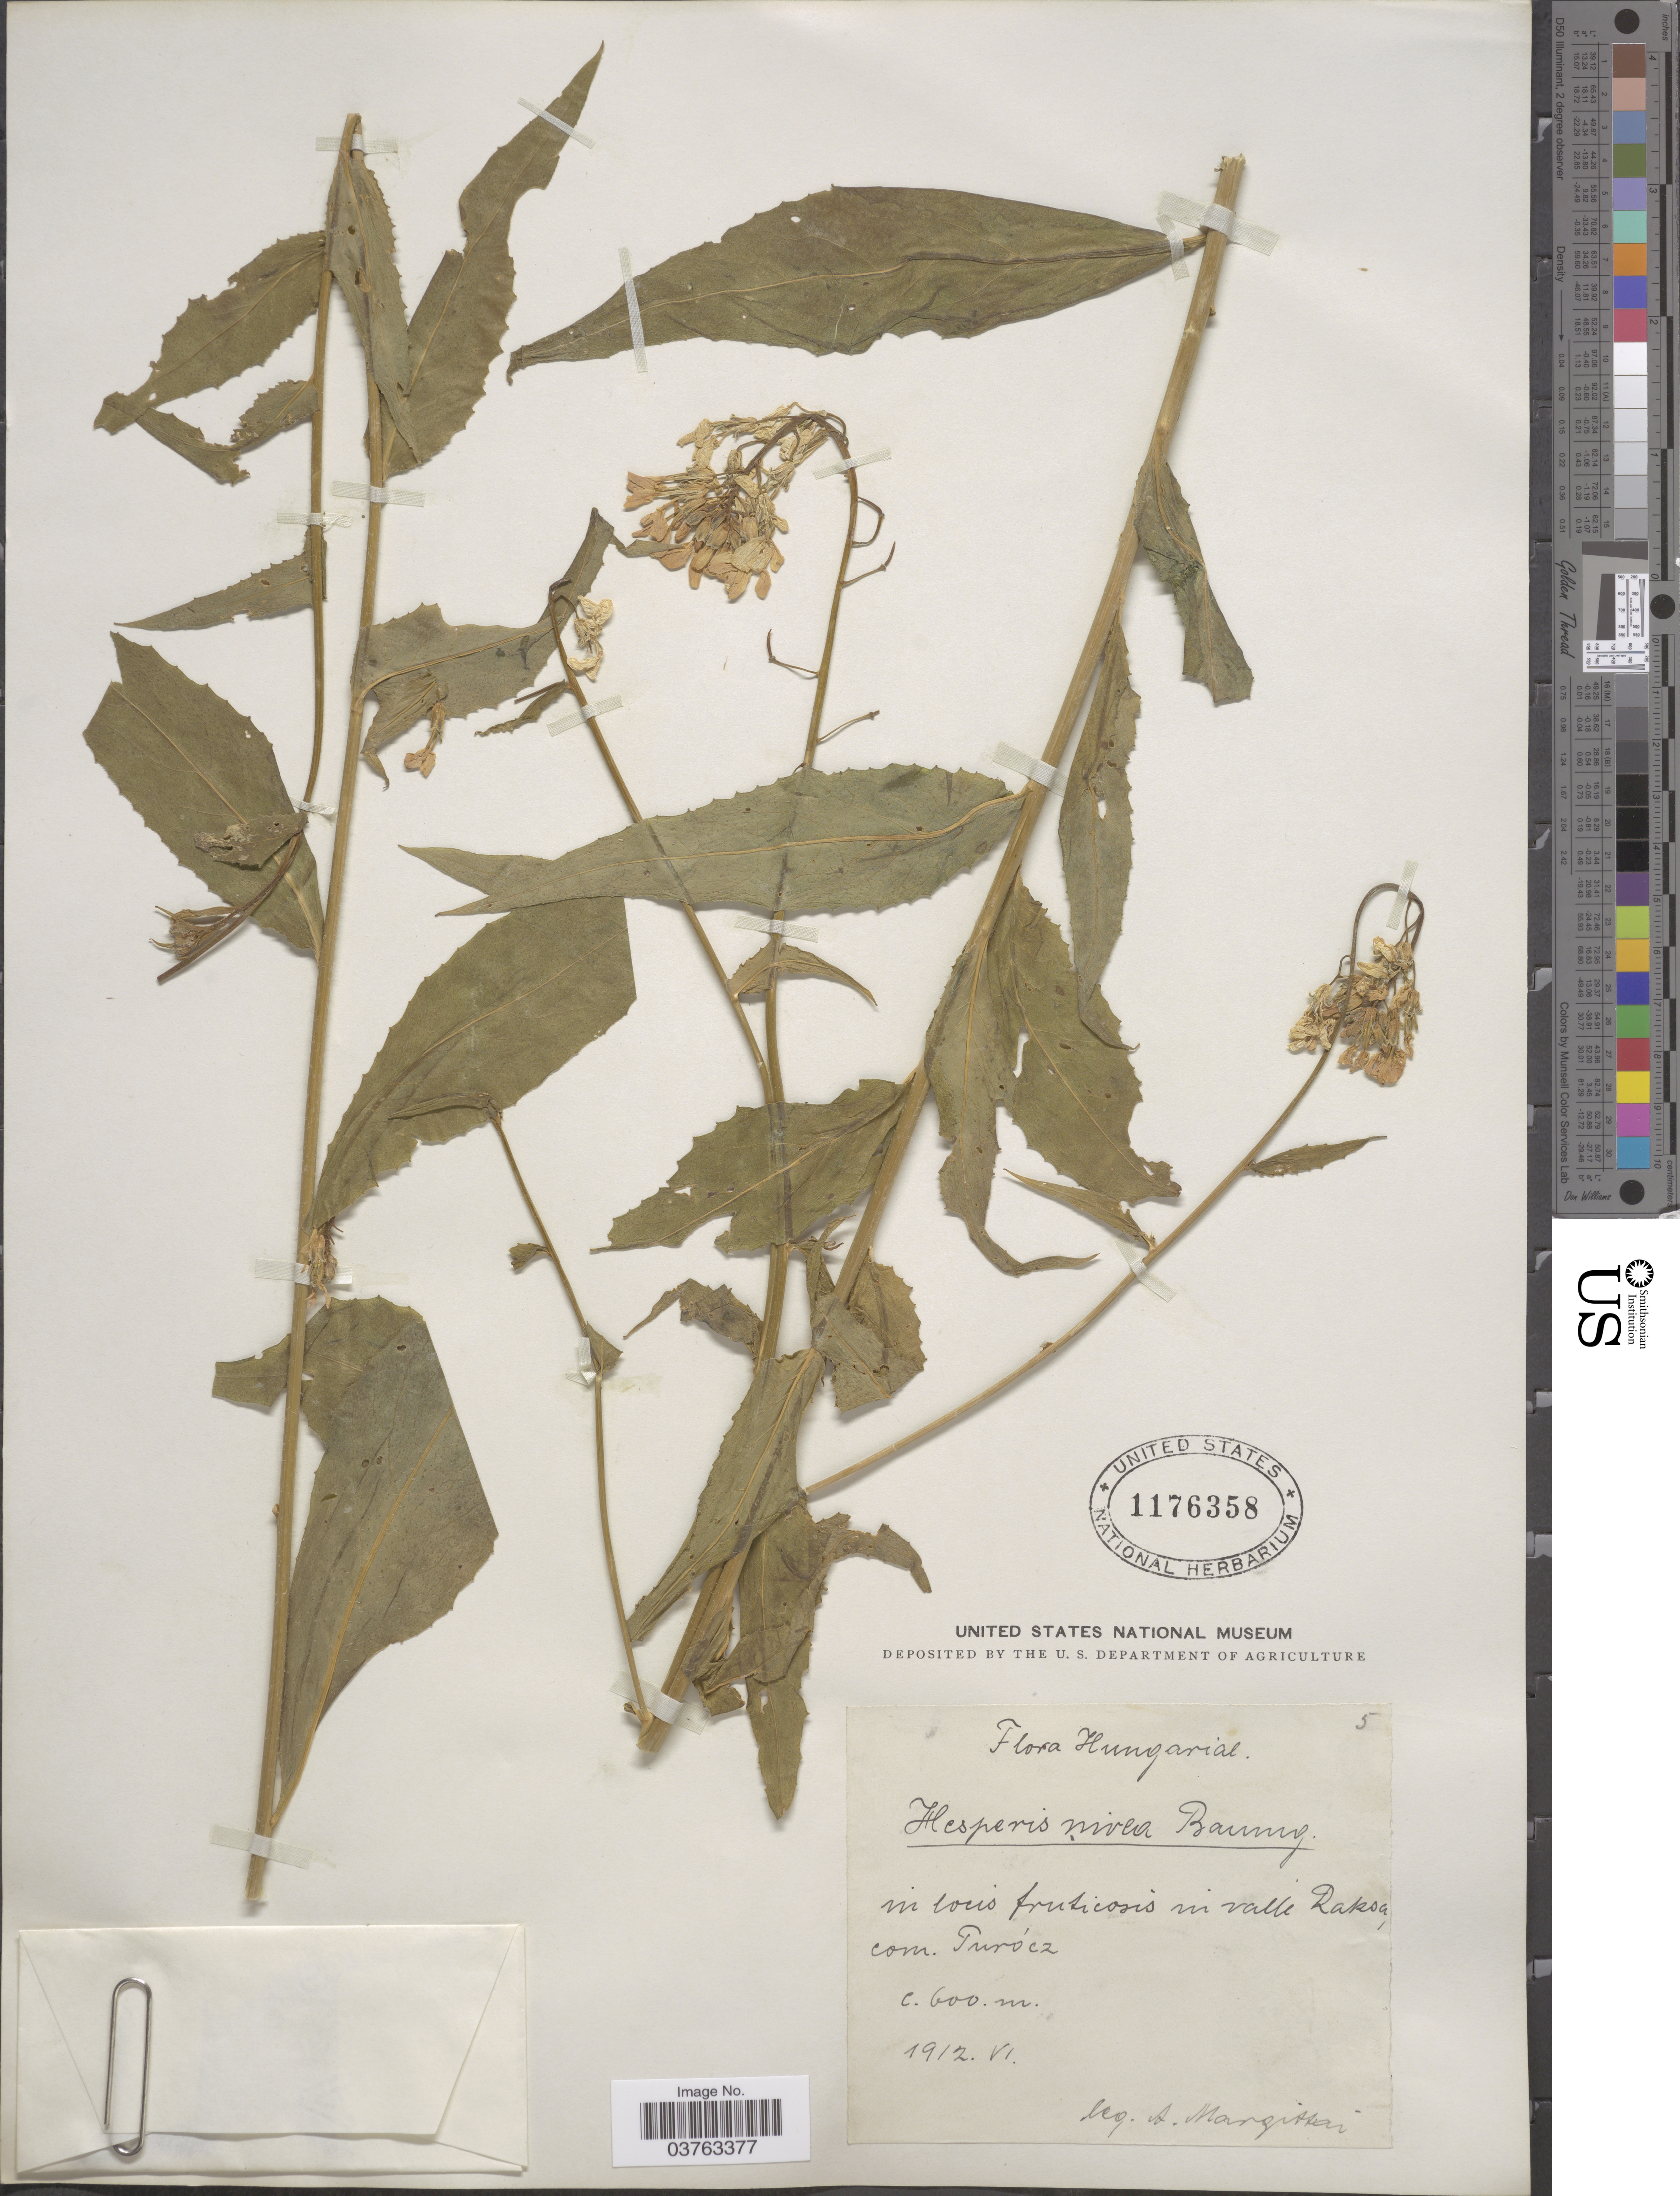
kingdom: Plantae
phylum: Tracheophyta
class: Magnoliopsida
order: Brassicales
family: Brassicaceae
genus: Hesperis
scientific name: Hesperis nivea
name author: Baumg.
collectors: A. Margittai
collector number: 5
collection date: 1912-06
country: Hungary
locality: Hungariae. In locis fruticosis in valle Raksa, com. Turócz.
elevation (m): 600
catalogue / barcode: US 1176358